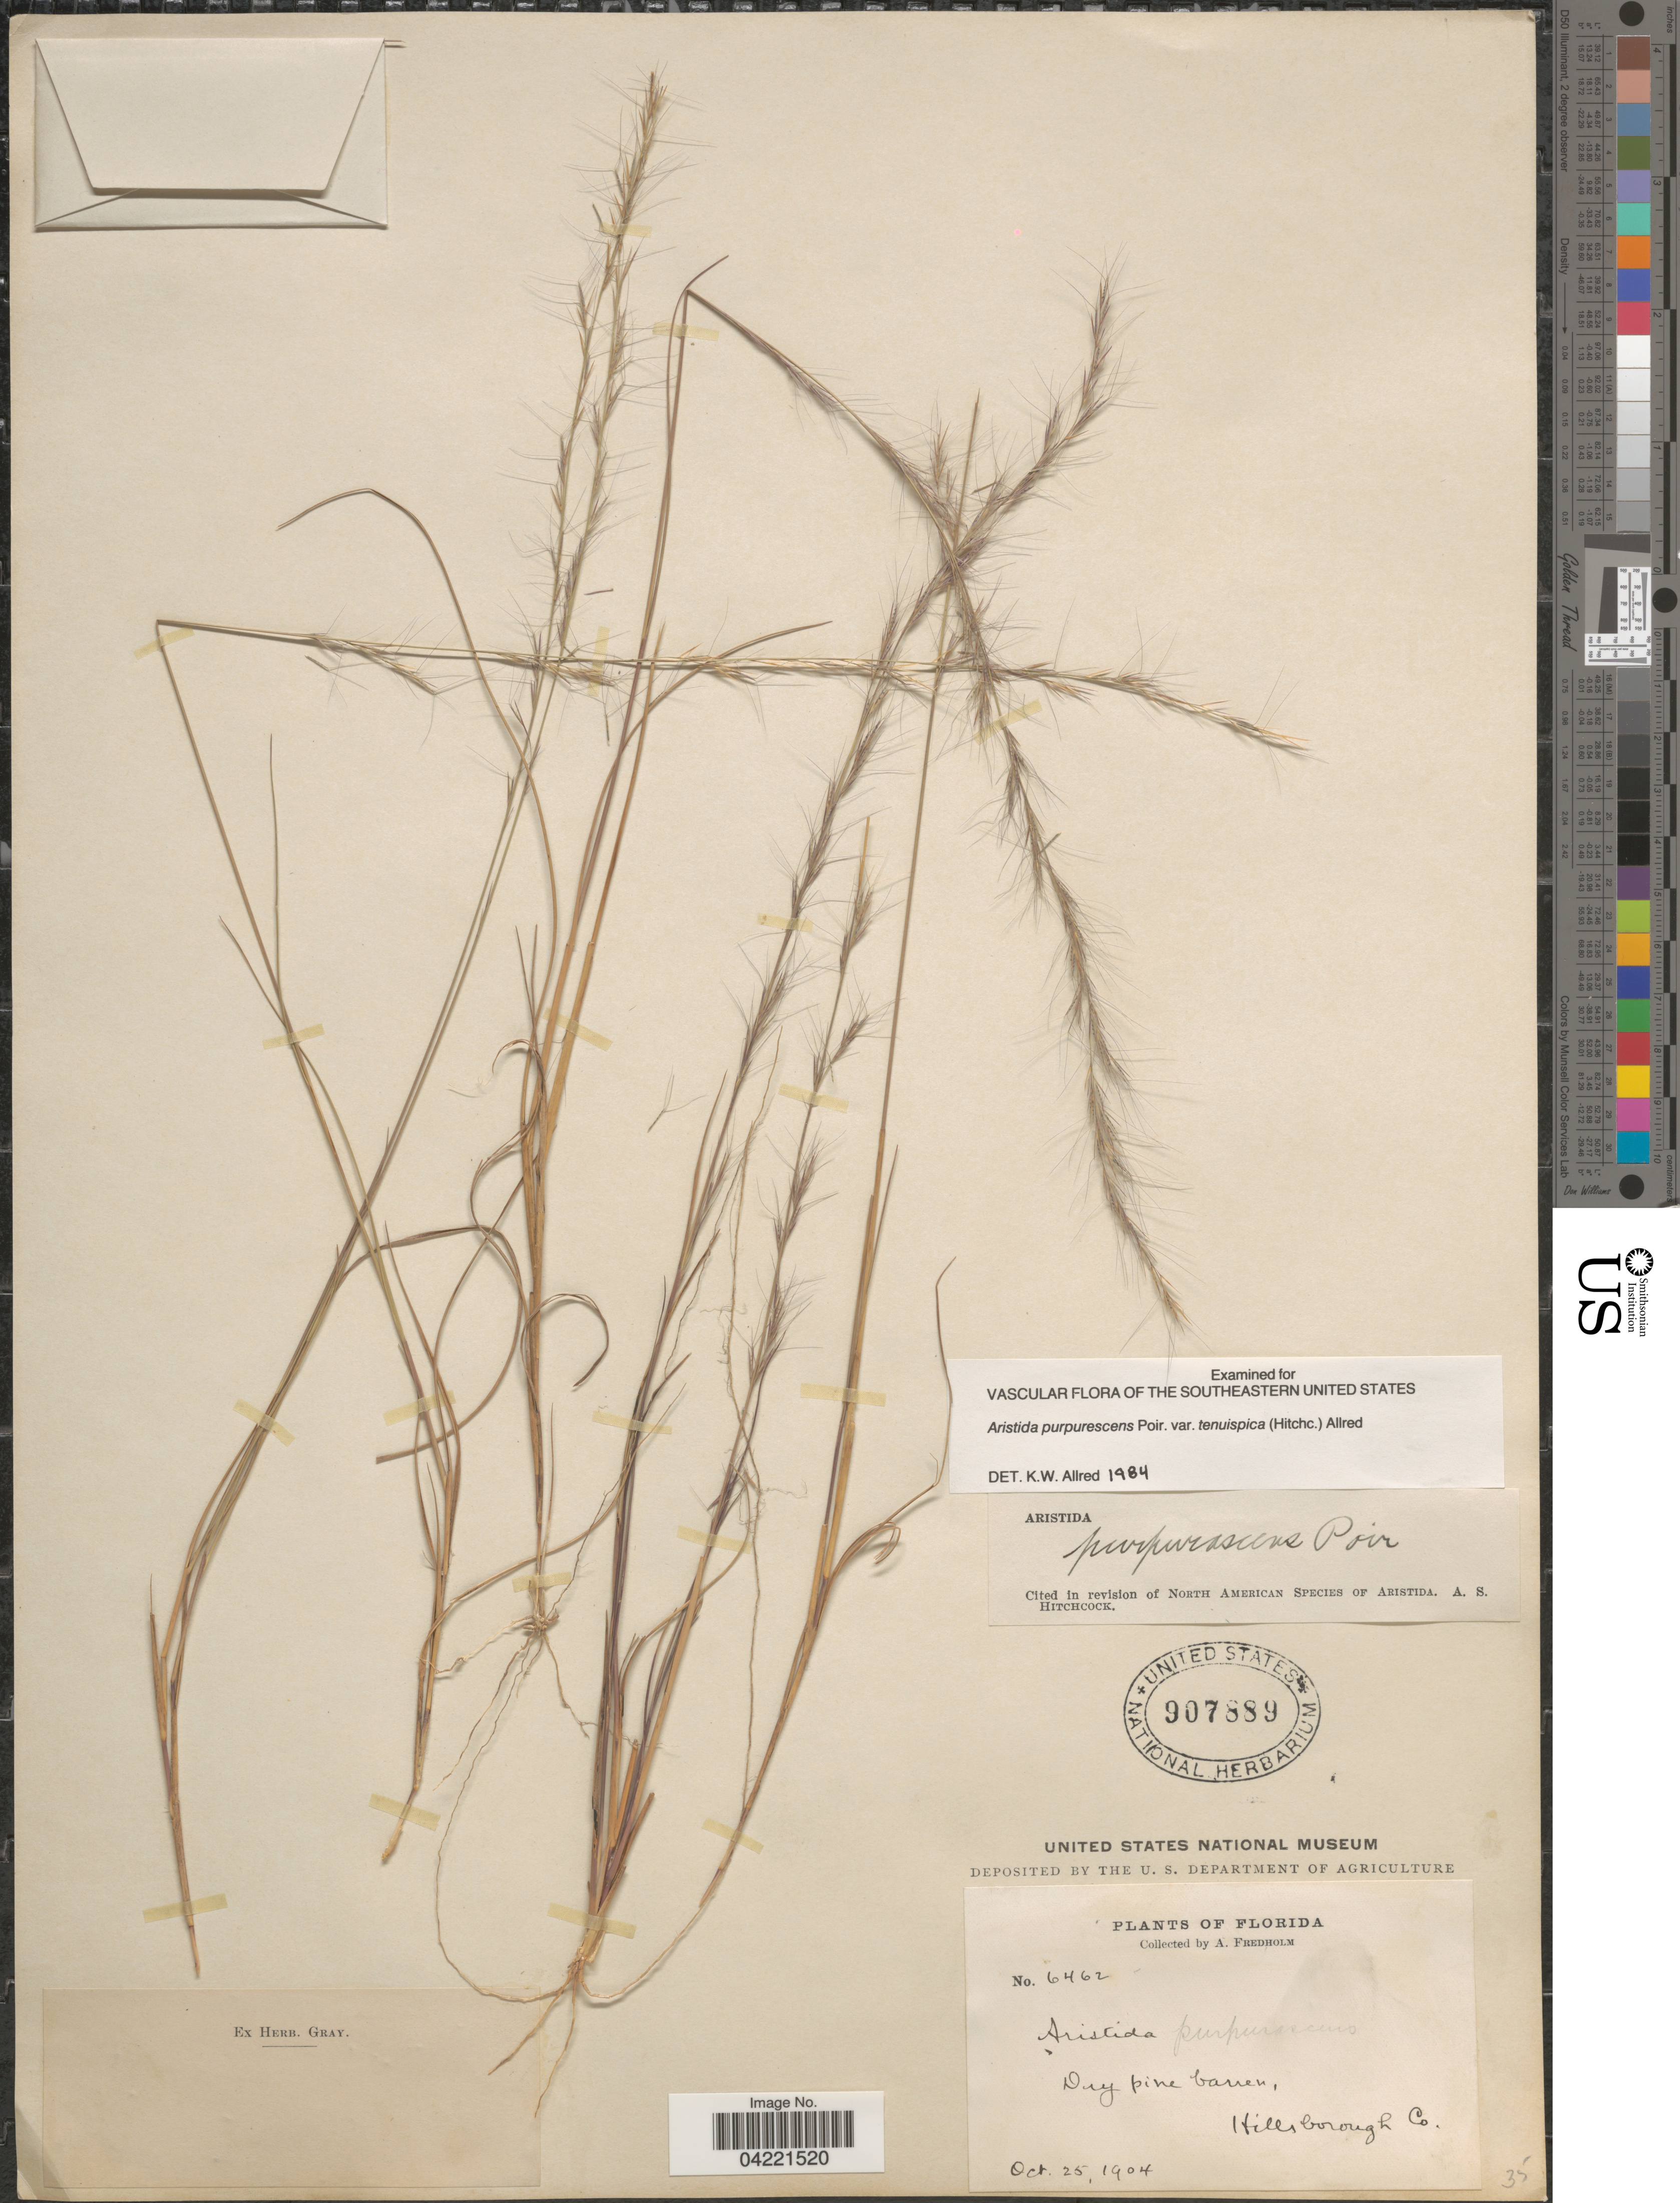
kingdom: Plantae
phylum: Tracheophyta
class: Liliopsida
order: Poales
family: Poaceae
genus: Aristida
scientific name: Aristida purpurascens var. tenuispica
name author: (Hitchc.) Allred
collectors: A. Fredholm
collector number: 6462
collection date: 1904-10-25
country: United States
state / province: Florida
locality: Hillsborough Co.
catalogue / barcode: US 907889